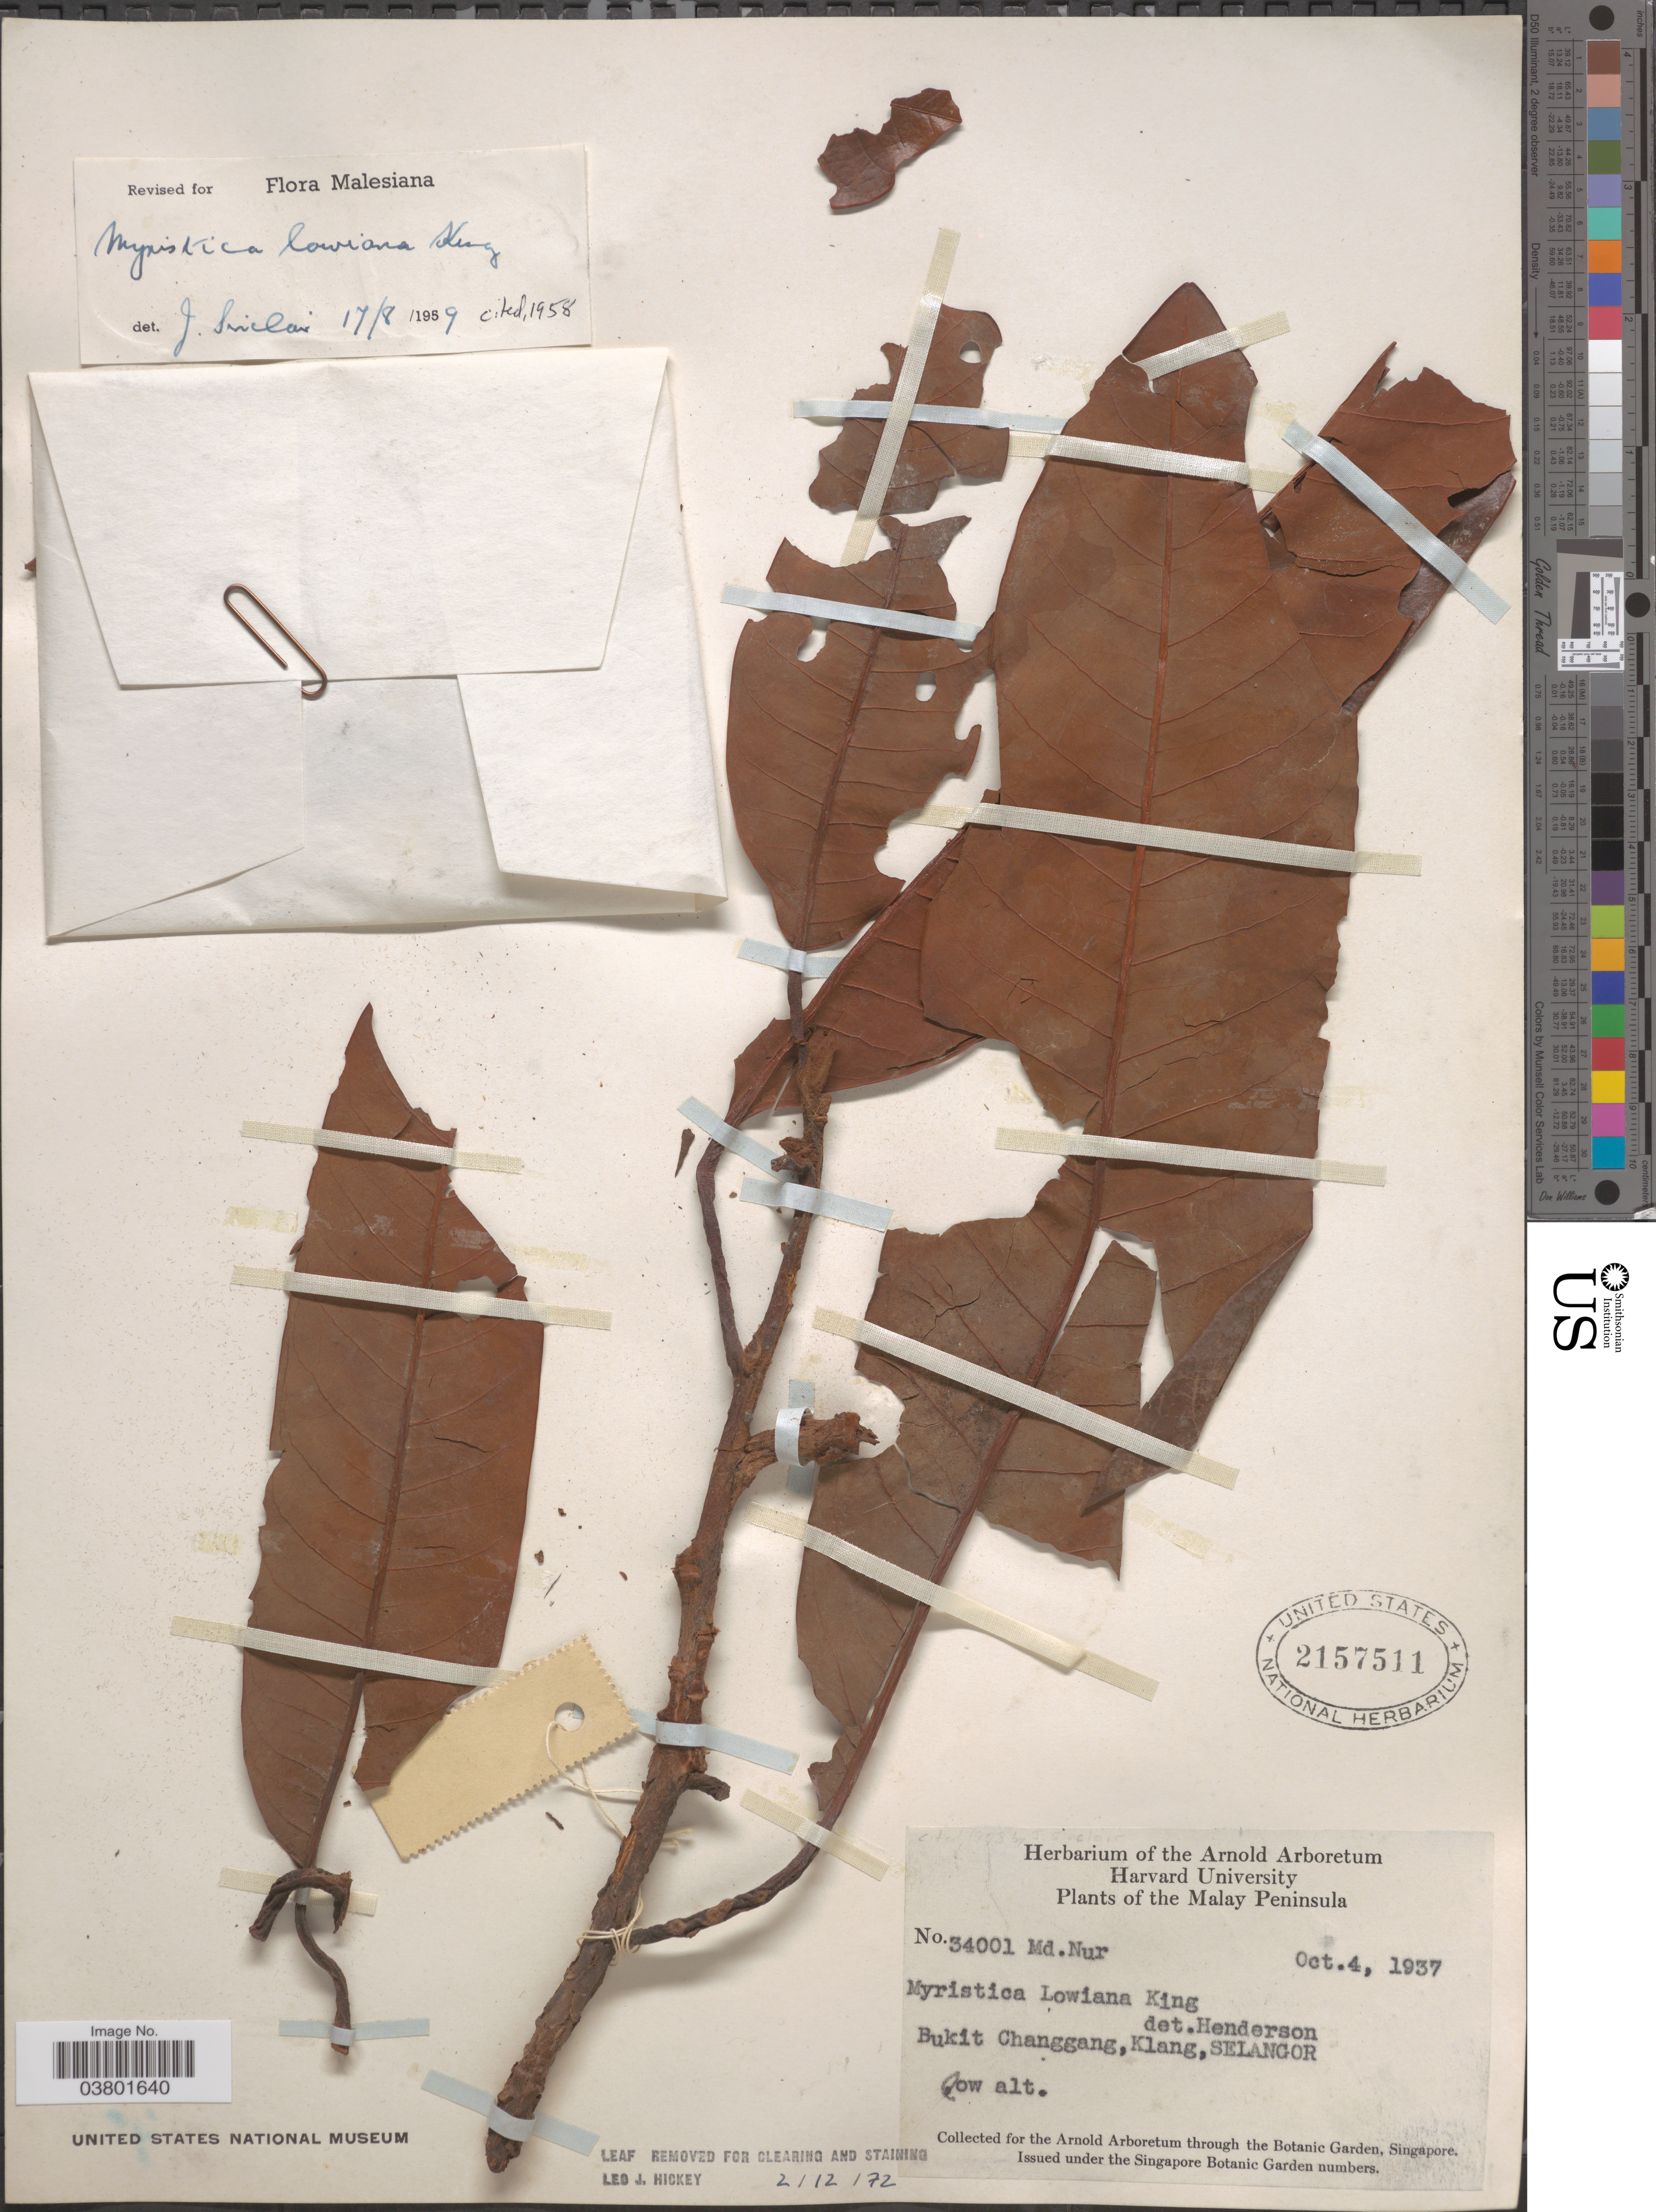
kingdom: Plantae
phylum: Tracheophyta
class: Magnoliopsida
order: Magnoliales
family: Myristicaceae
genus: Myristica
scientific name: Myristica lowiana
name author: King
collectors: M. Nur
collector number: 34001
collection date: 1937-10-04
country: Malaysia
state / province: Selangor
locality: Malay Peninsula. Bukit Changgang, Klang.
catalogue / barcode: US 2157511